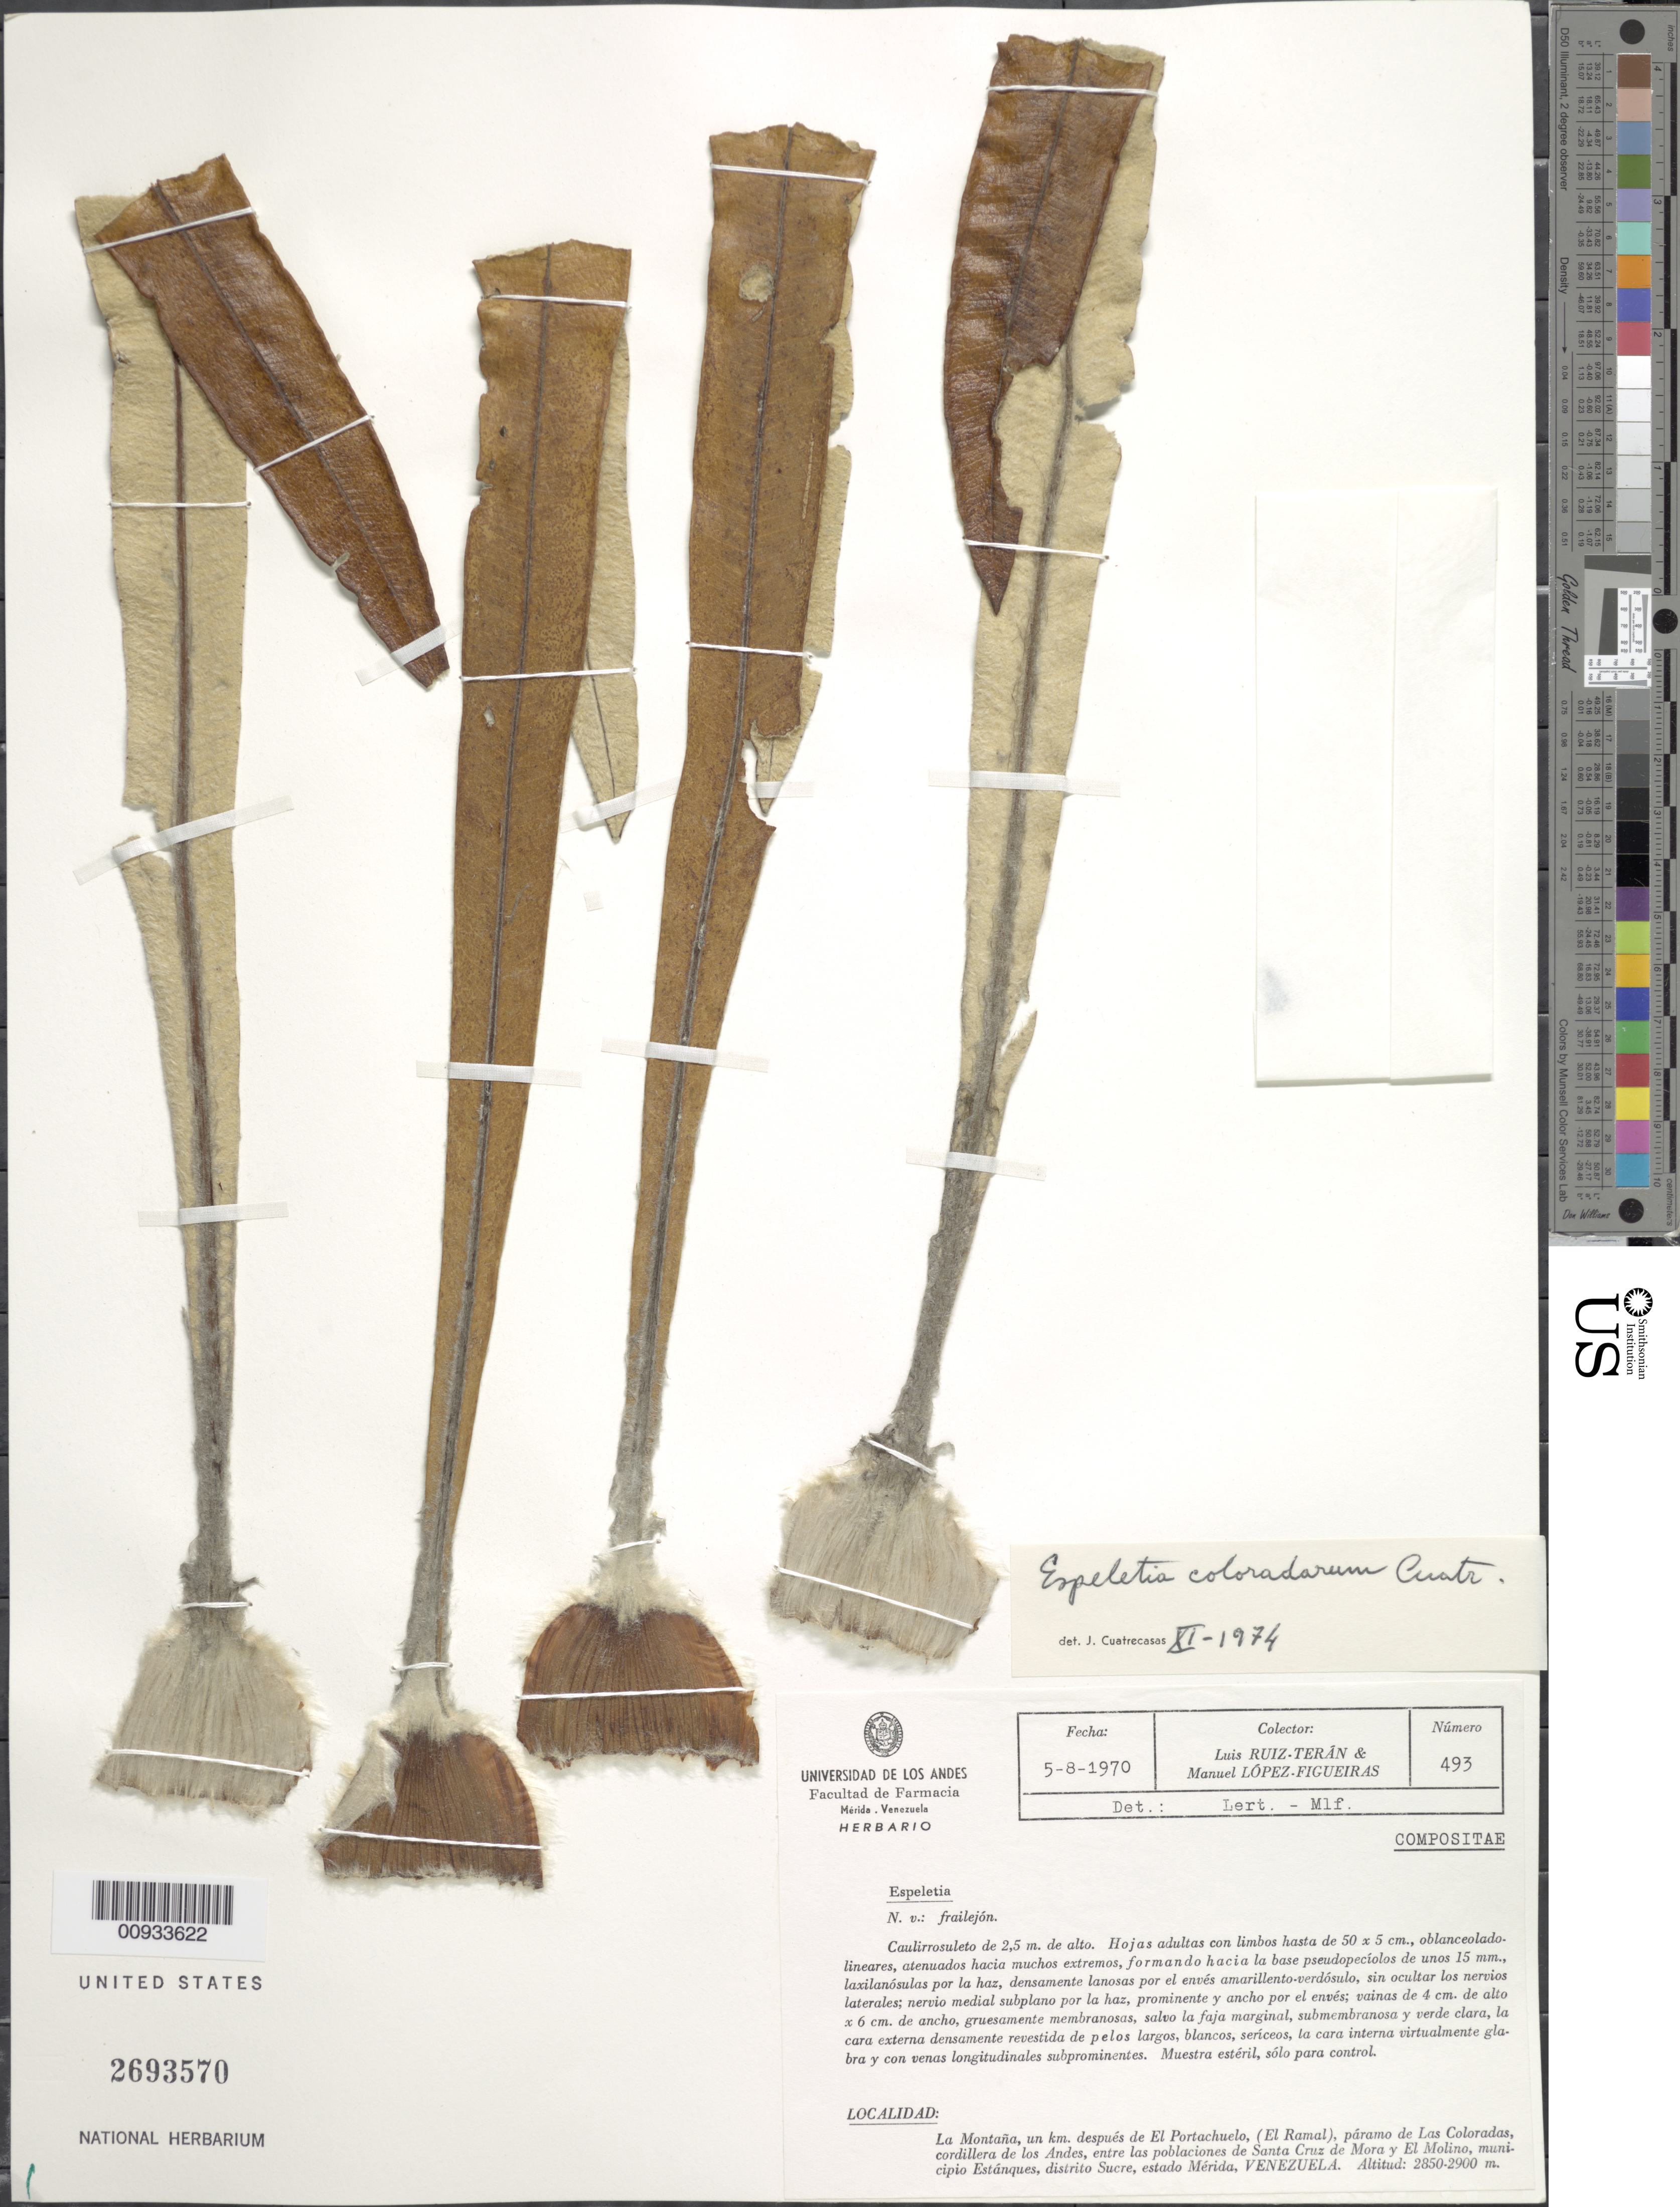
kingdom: Plantae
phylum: Tracheophyta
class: Magnoliopsida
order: Asterales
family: Asteraceae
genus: Ruilopezia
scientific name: Ruilopezia coloradarum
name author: (Cuatrec.) Cuatrec.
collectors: L. E. Ruíz-Terán & M. López Figueiras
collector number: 493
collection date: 1970-08-05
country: Venezuela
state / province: Mérida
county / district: Sucre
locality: Páramo de Las Coloradas. La Montaña, un km. después de El Portachuelo, (El Ramal), páramo de Las Coloradas, cordillera de los Andes, entre las poblaciones de Santa Cruz de Mora y El Molino, municipio Estánques.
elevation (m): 2850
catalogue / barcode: US 2693570